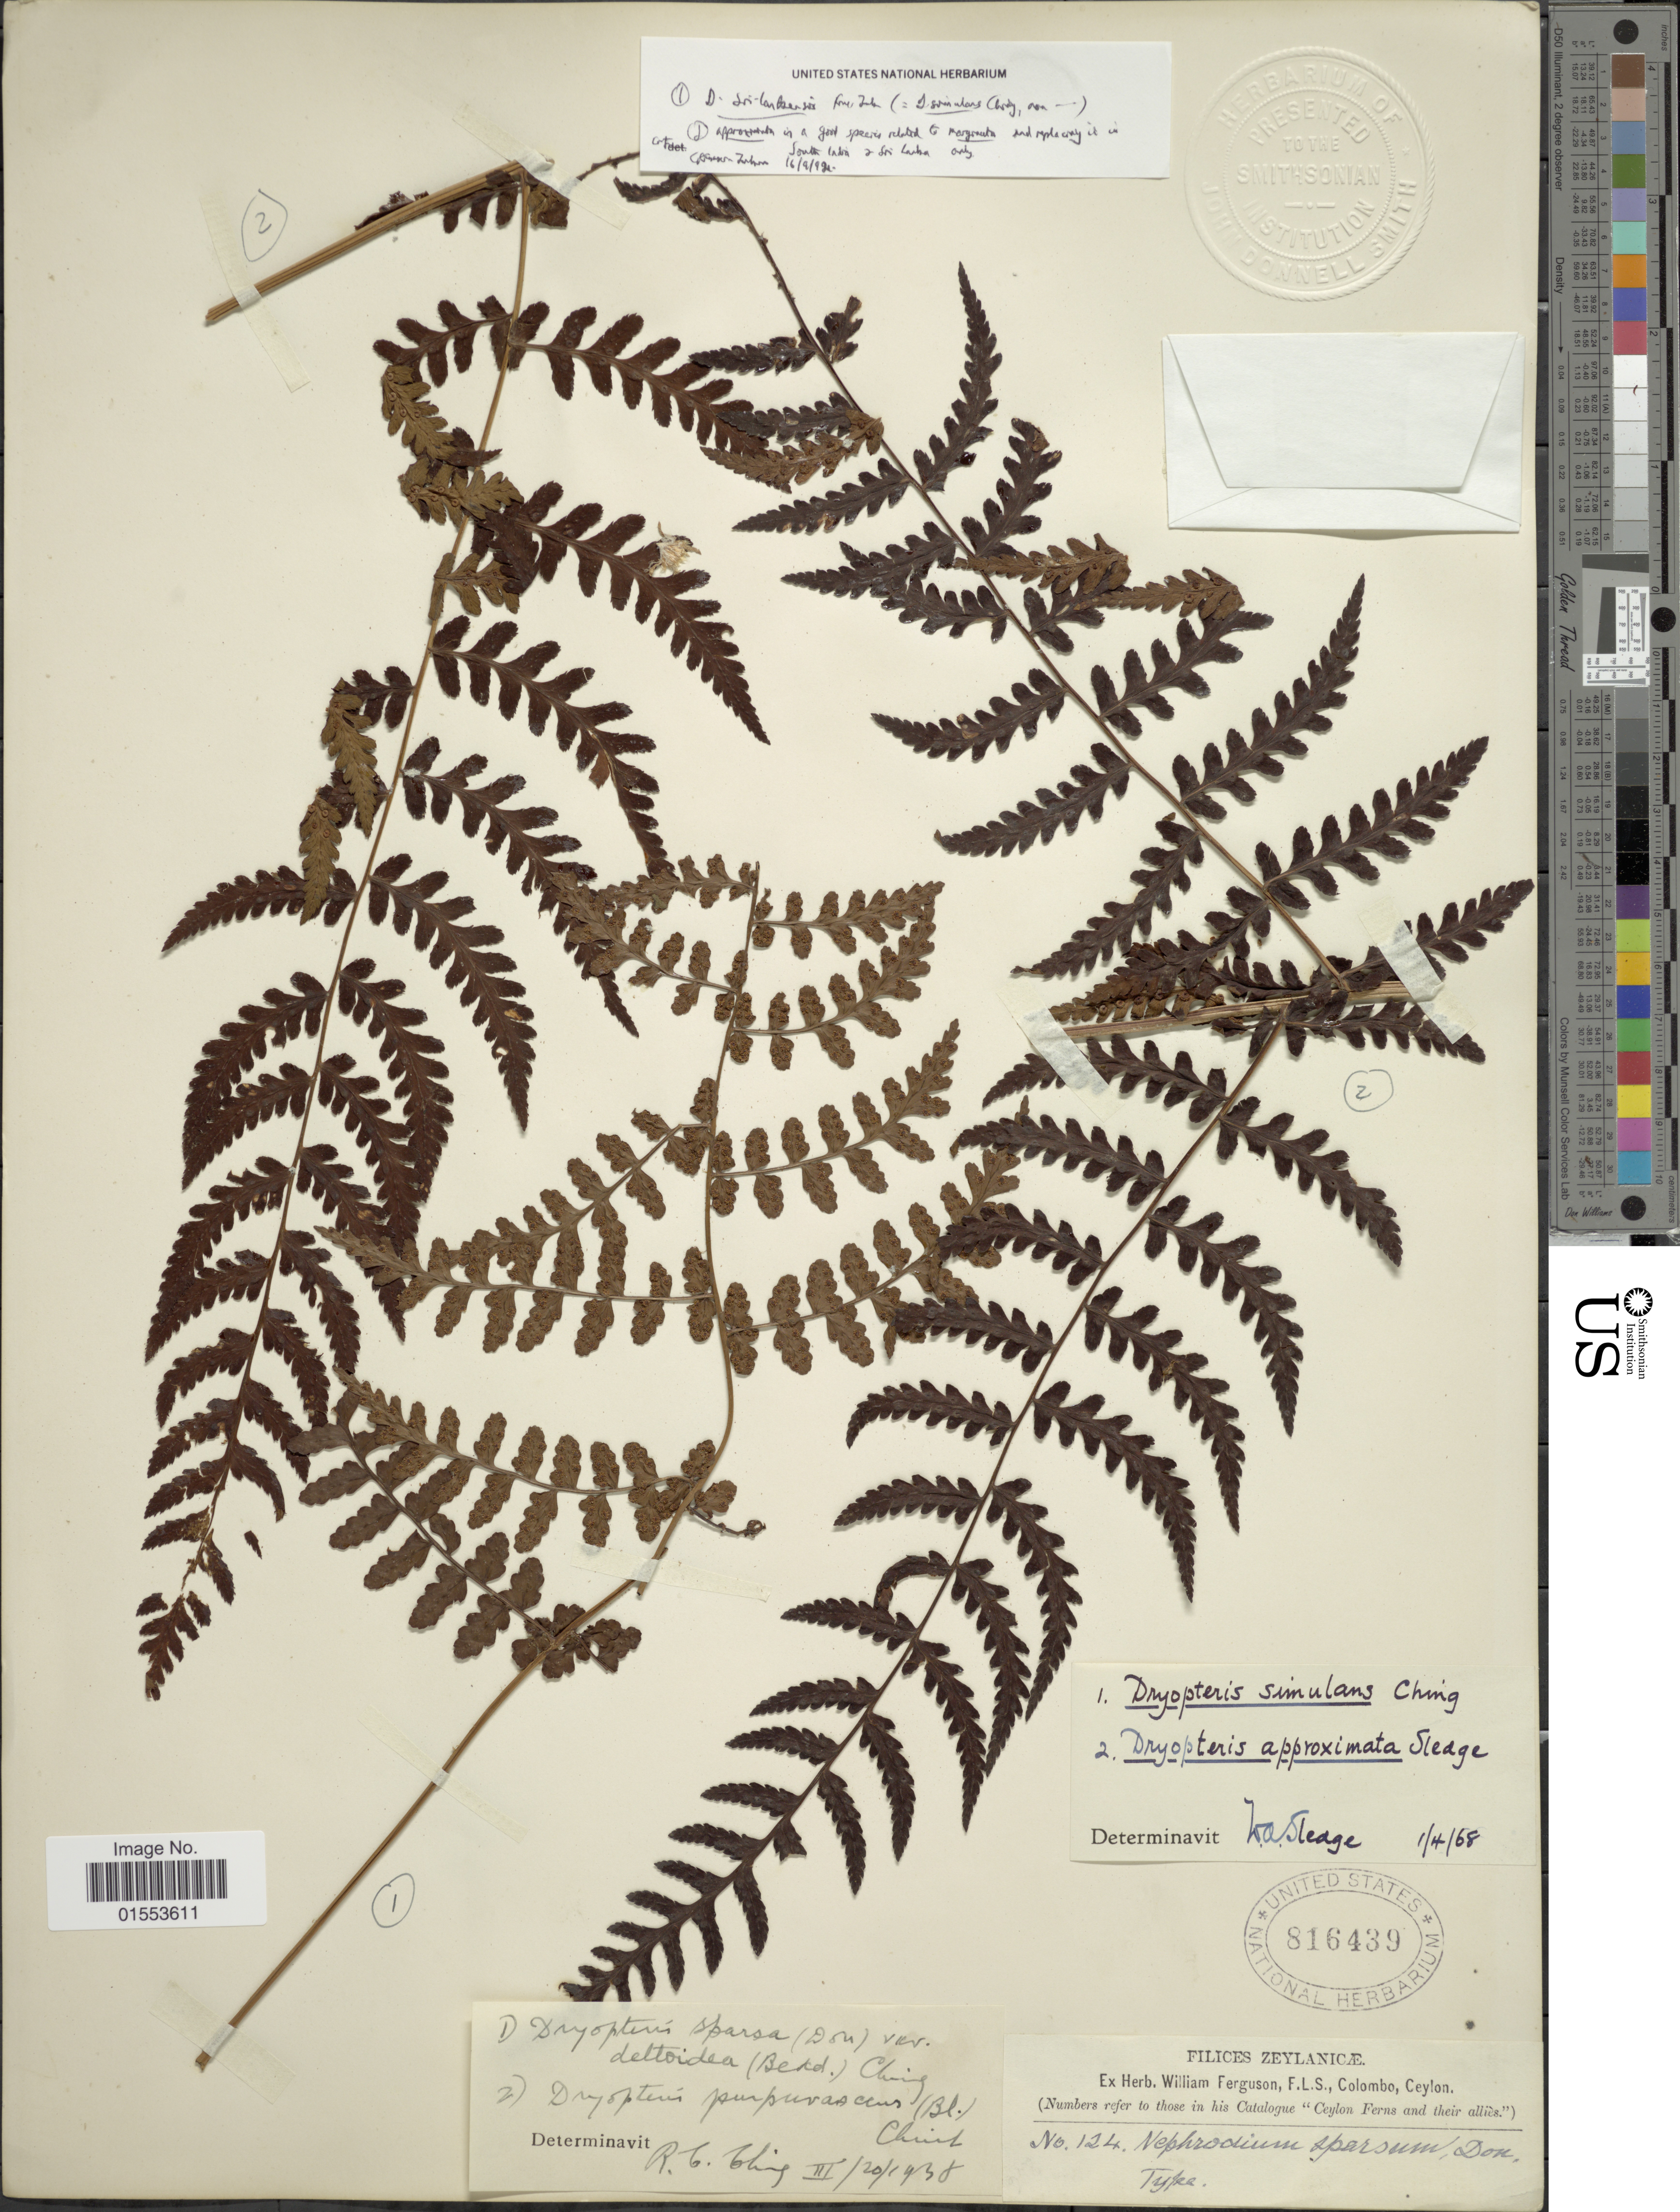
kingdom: Plantae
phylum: Tracheophyta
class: Polypodiopsida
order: Polypodiales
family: Dryopteridaceae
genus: Dryopteris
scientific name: Dryopteris approximata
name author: Sledge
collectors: ex herb. W. Ferguson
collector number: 124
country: Sri Lanka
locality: Zeylanicae, Ceylon.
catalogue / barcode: US 816439